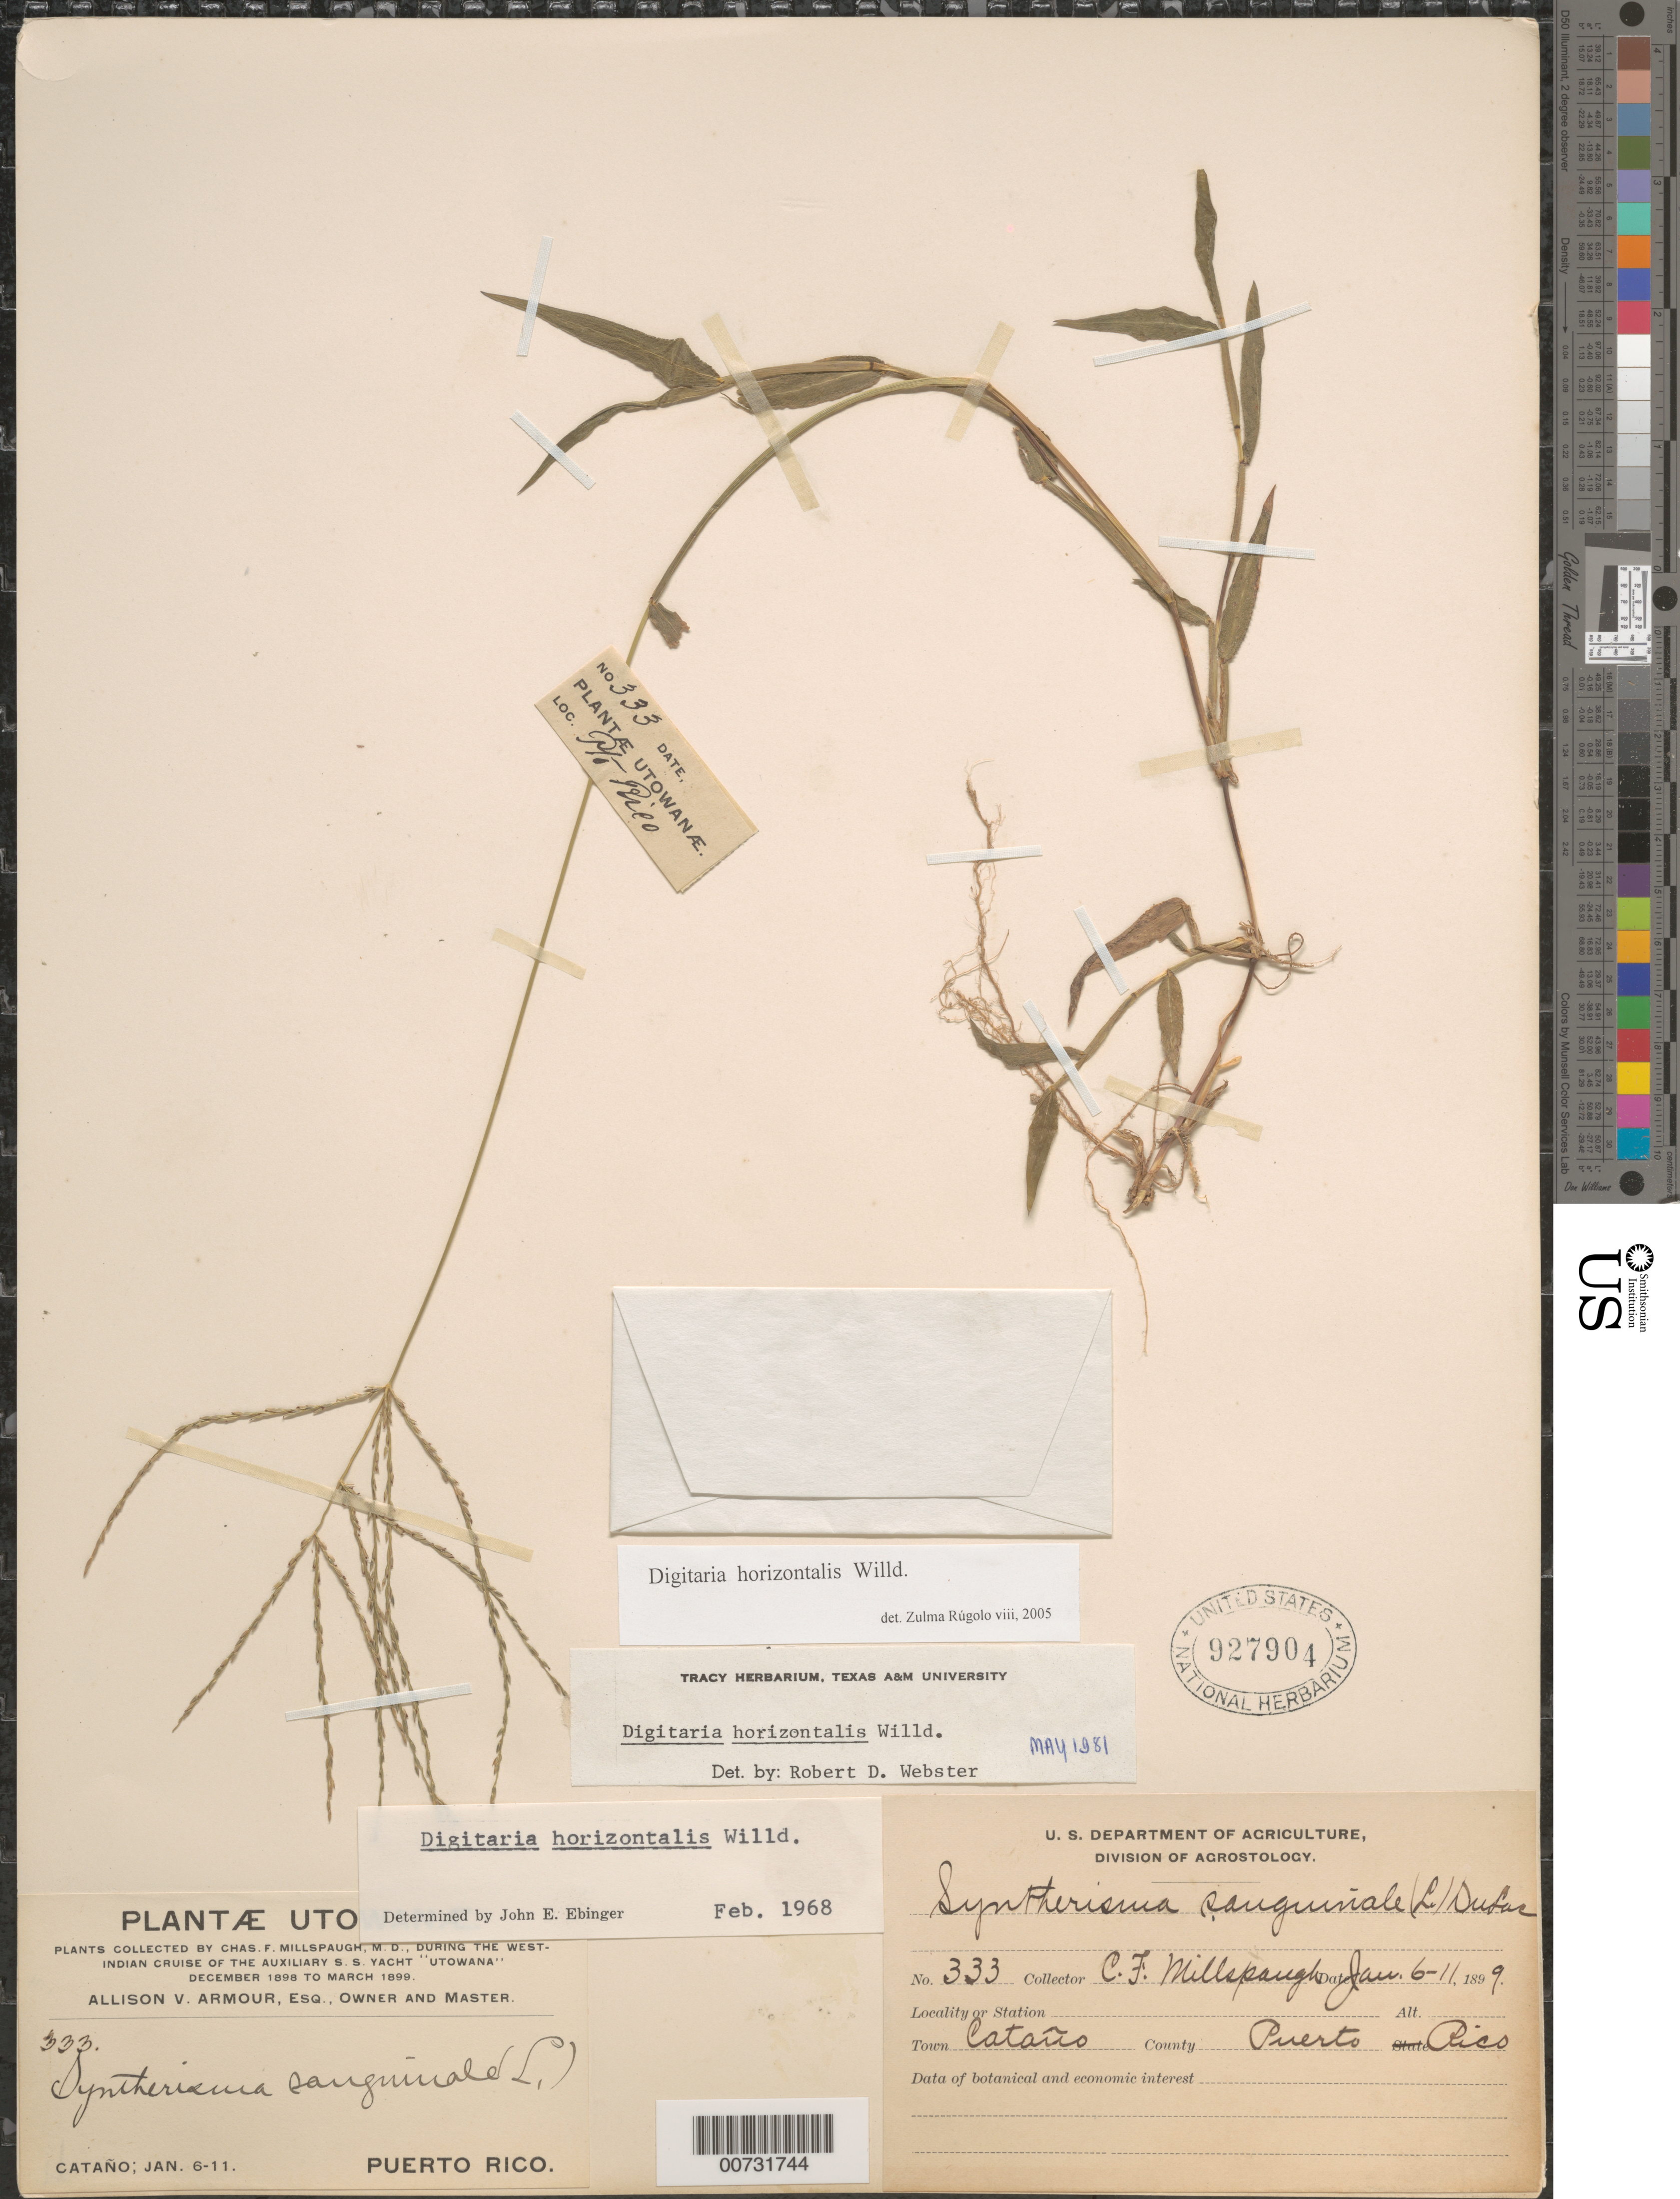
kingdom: Plantae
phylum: Tracheophyta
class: Liliopsida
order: Poales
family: Poaceae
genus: Digitaria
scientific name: Digitaria horizontalis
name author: Willd.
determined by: Webster, Robert D.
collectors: C. F. Millspaugh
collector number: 333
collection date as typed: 06 Jan 1899 to 11 Jan 1899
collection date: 1899-01-06/1899-01-11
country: Puerto Rico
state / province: Cataño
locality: Cataño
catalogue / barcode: US 927904